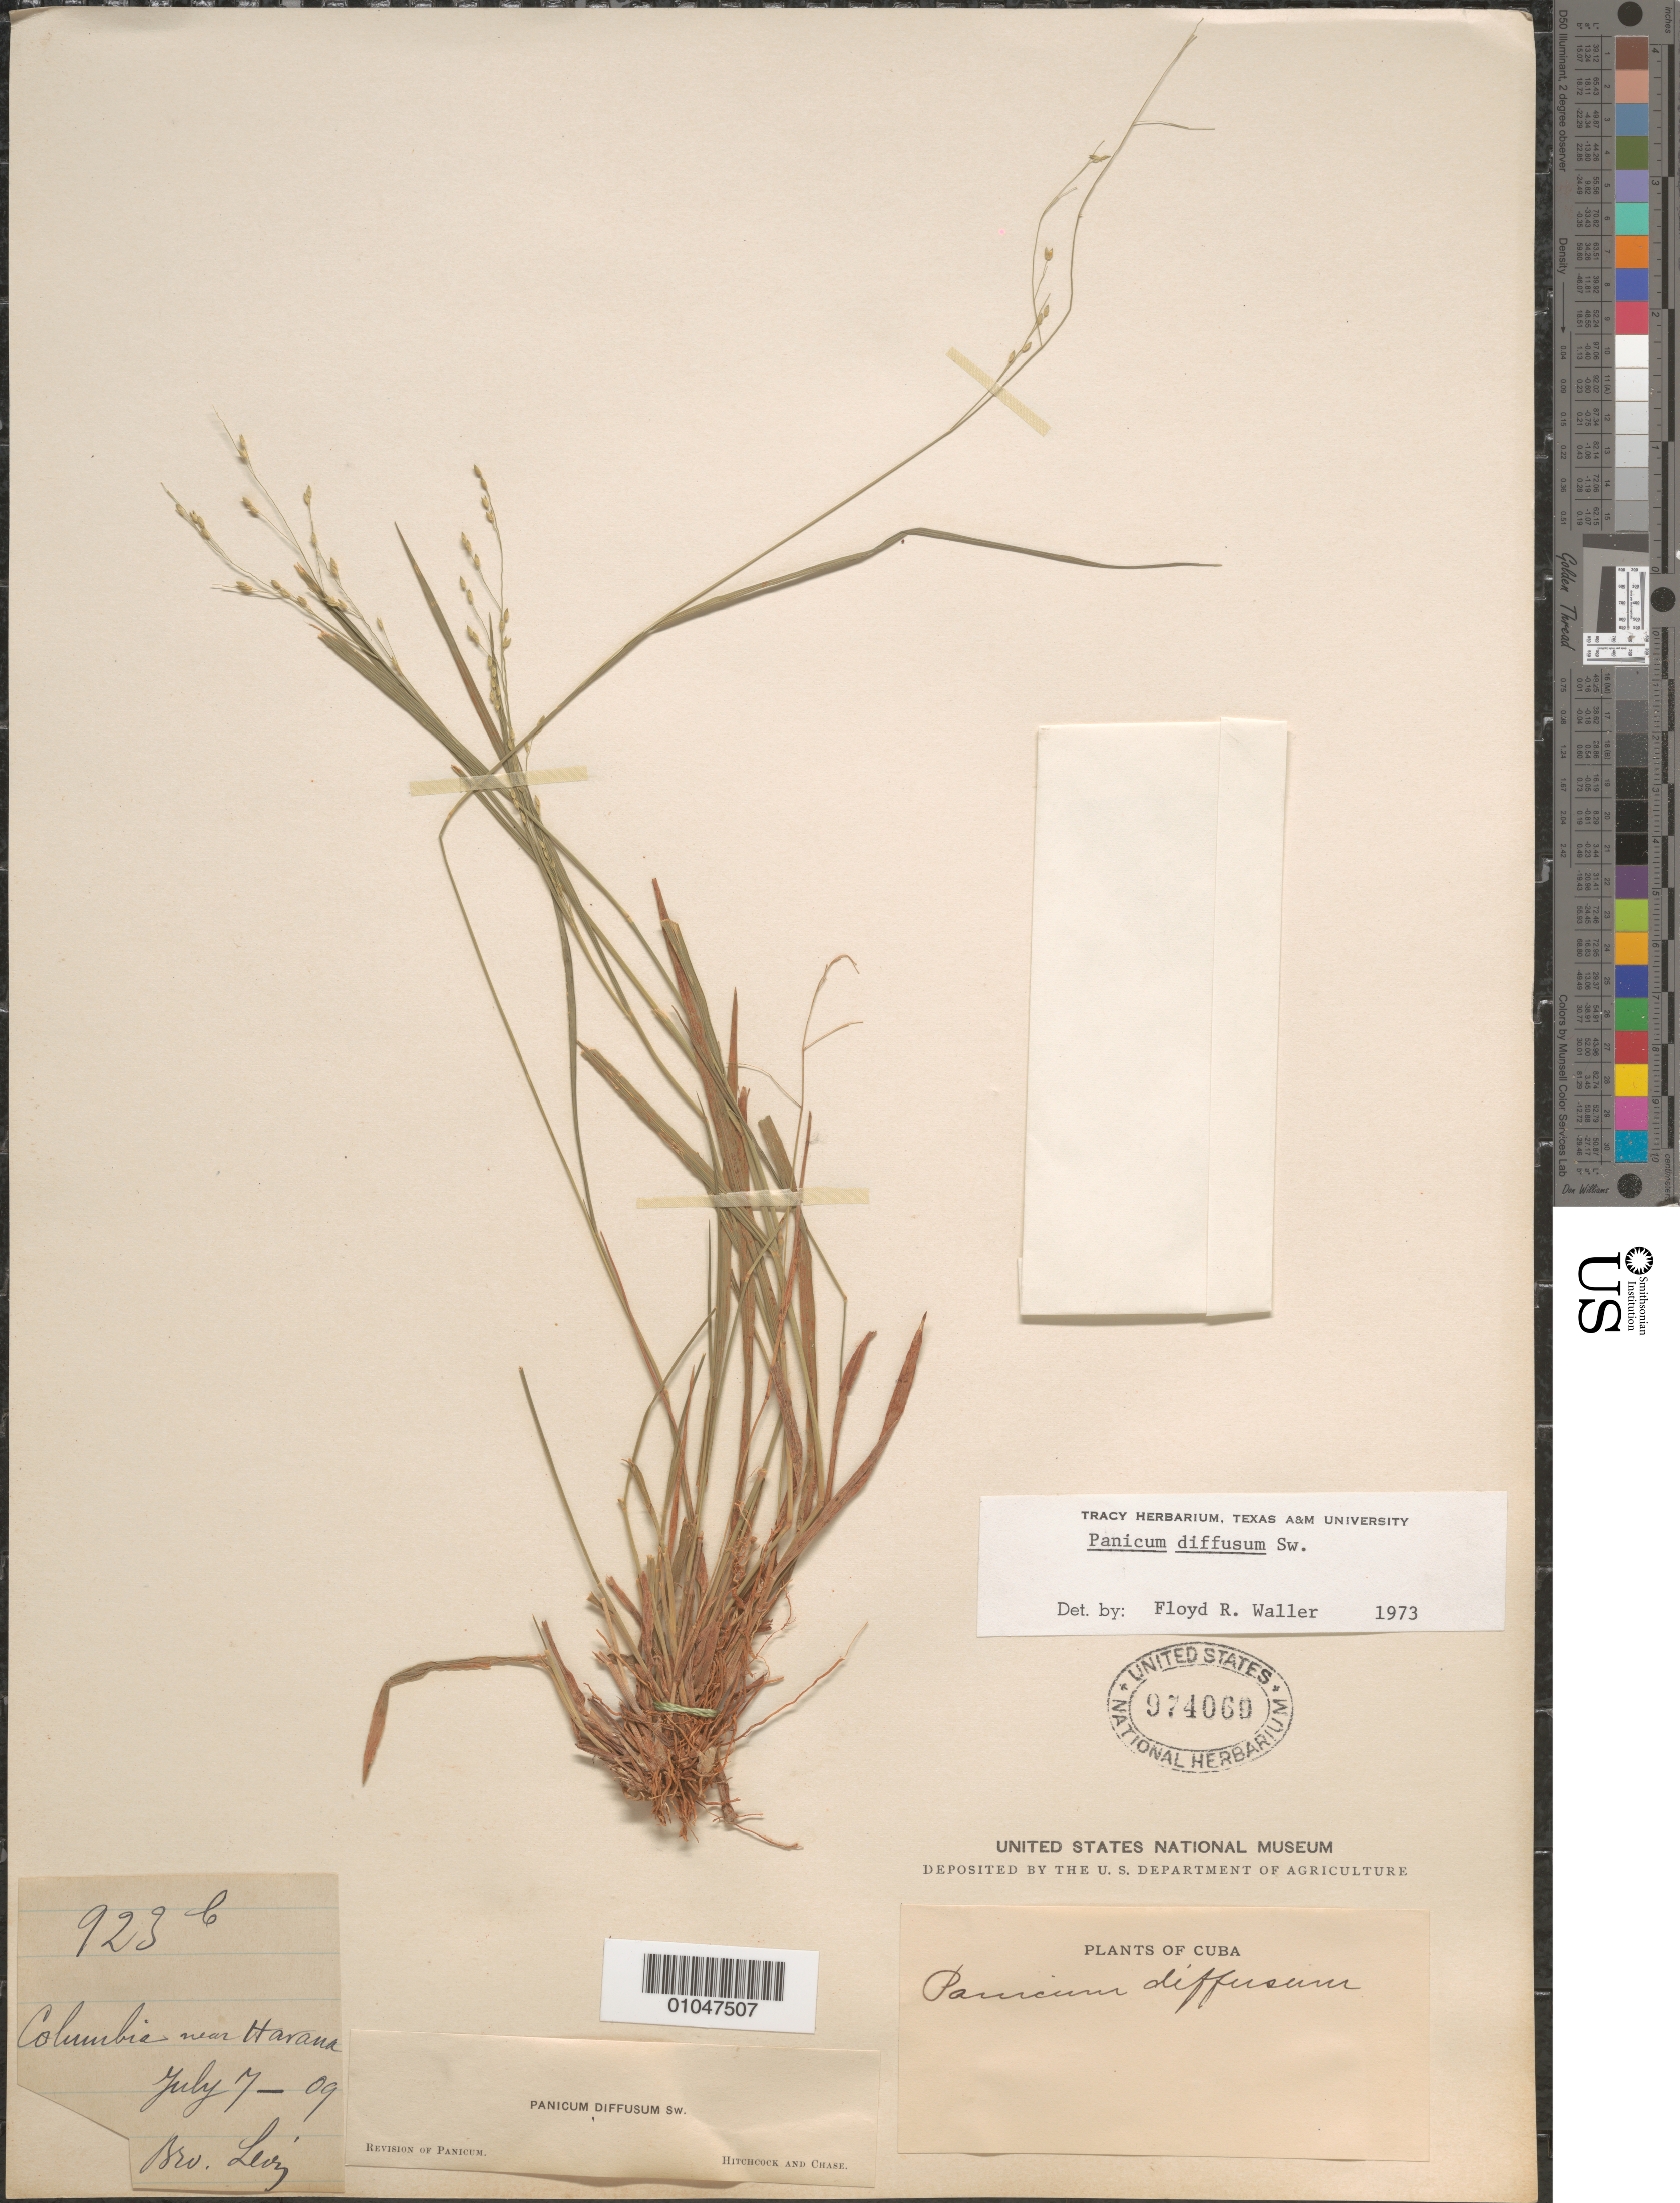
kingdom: Plantae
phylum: Tracheophyta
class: Liliopsida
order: Poales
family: Poaceae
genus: Panicum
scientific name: Panicum diffusum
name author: Sw.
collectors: Bro. León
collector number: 923b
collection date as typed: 07 Jul 1909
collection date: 1909-07-07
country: Cuba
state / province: La Habana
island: Cuba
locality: Columbia with Havana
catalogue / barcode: US 974069